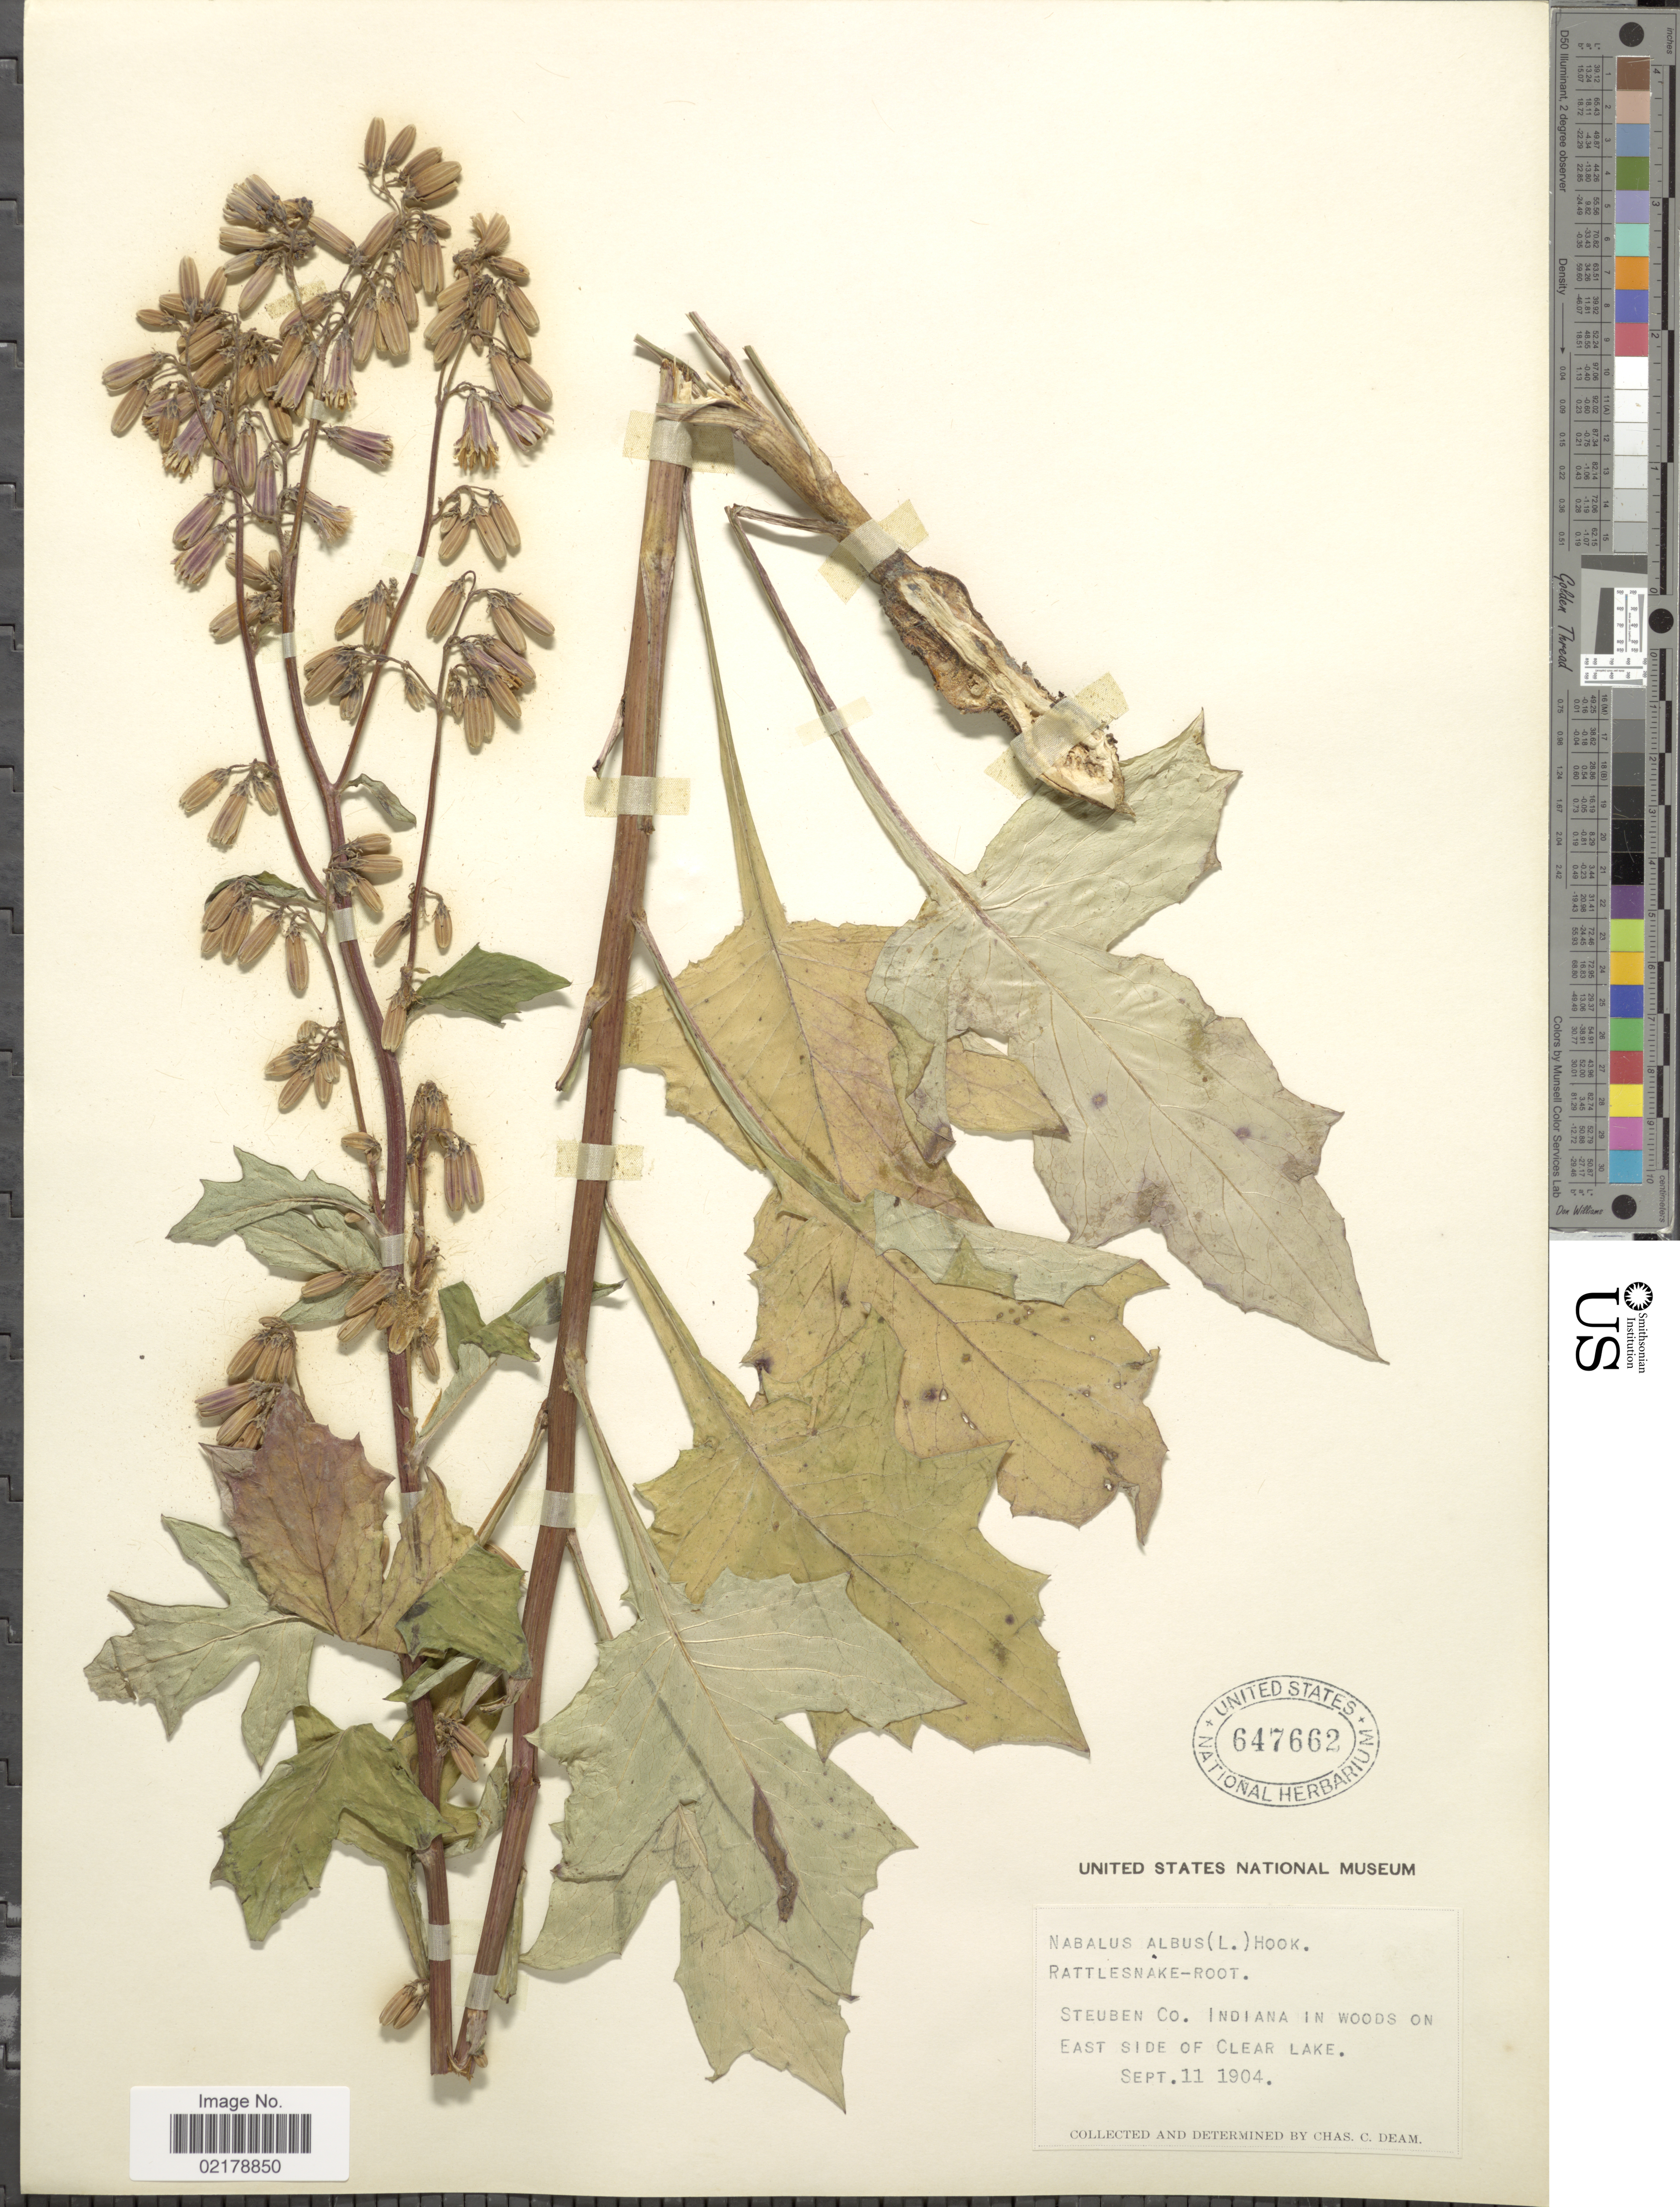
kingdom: Plantae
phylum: Tracheophyta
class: Magnoliopsida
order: Asterales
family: Asteraceae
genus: Nabalus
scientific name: Nabalus albus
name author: (L.) Hook.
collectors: C. Deam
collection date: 1904-09-11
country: United States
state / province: Indiana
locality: Steuben Co. Indiana in woods on East side of Clear Lake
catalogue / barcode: US 647662